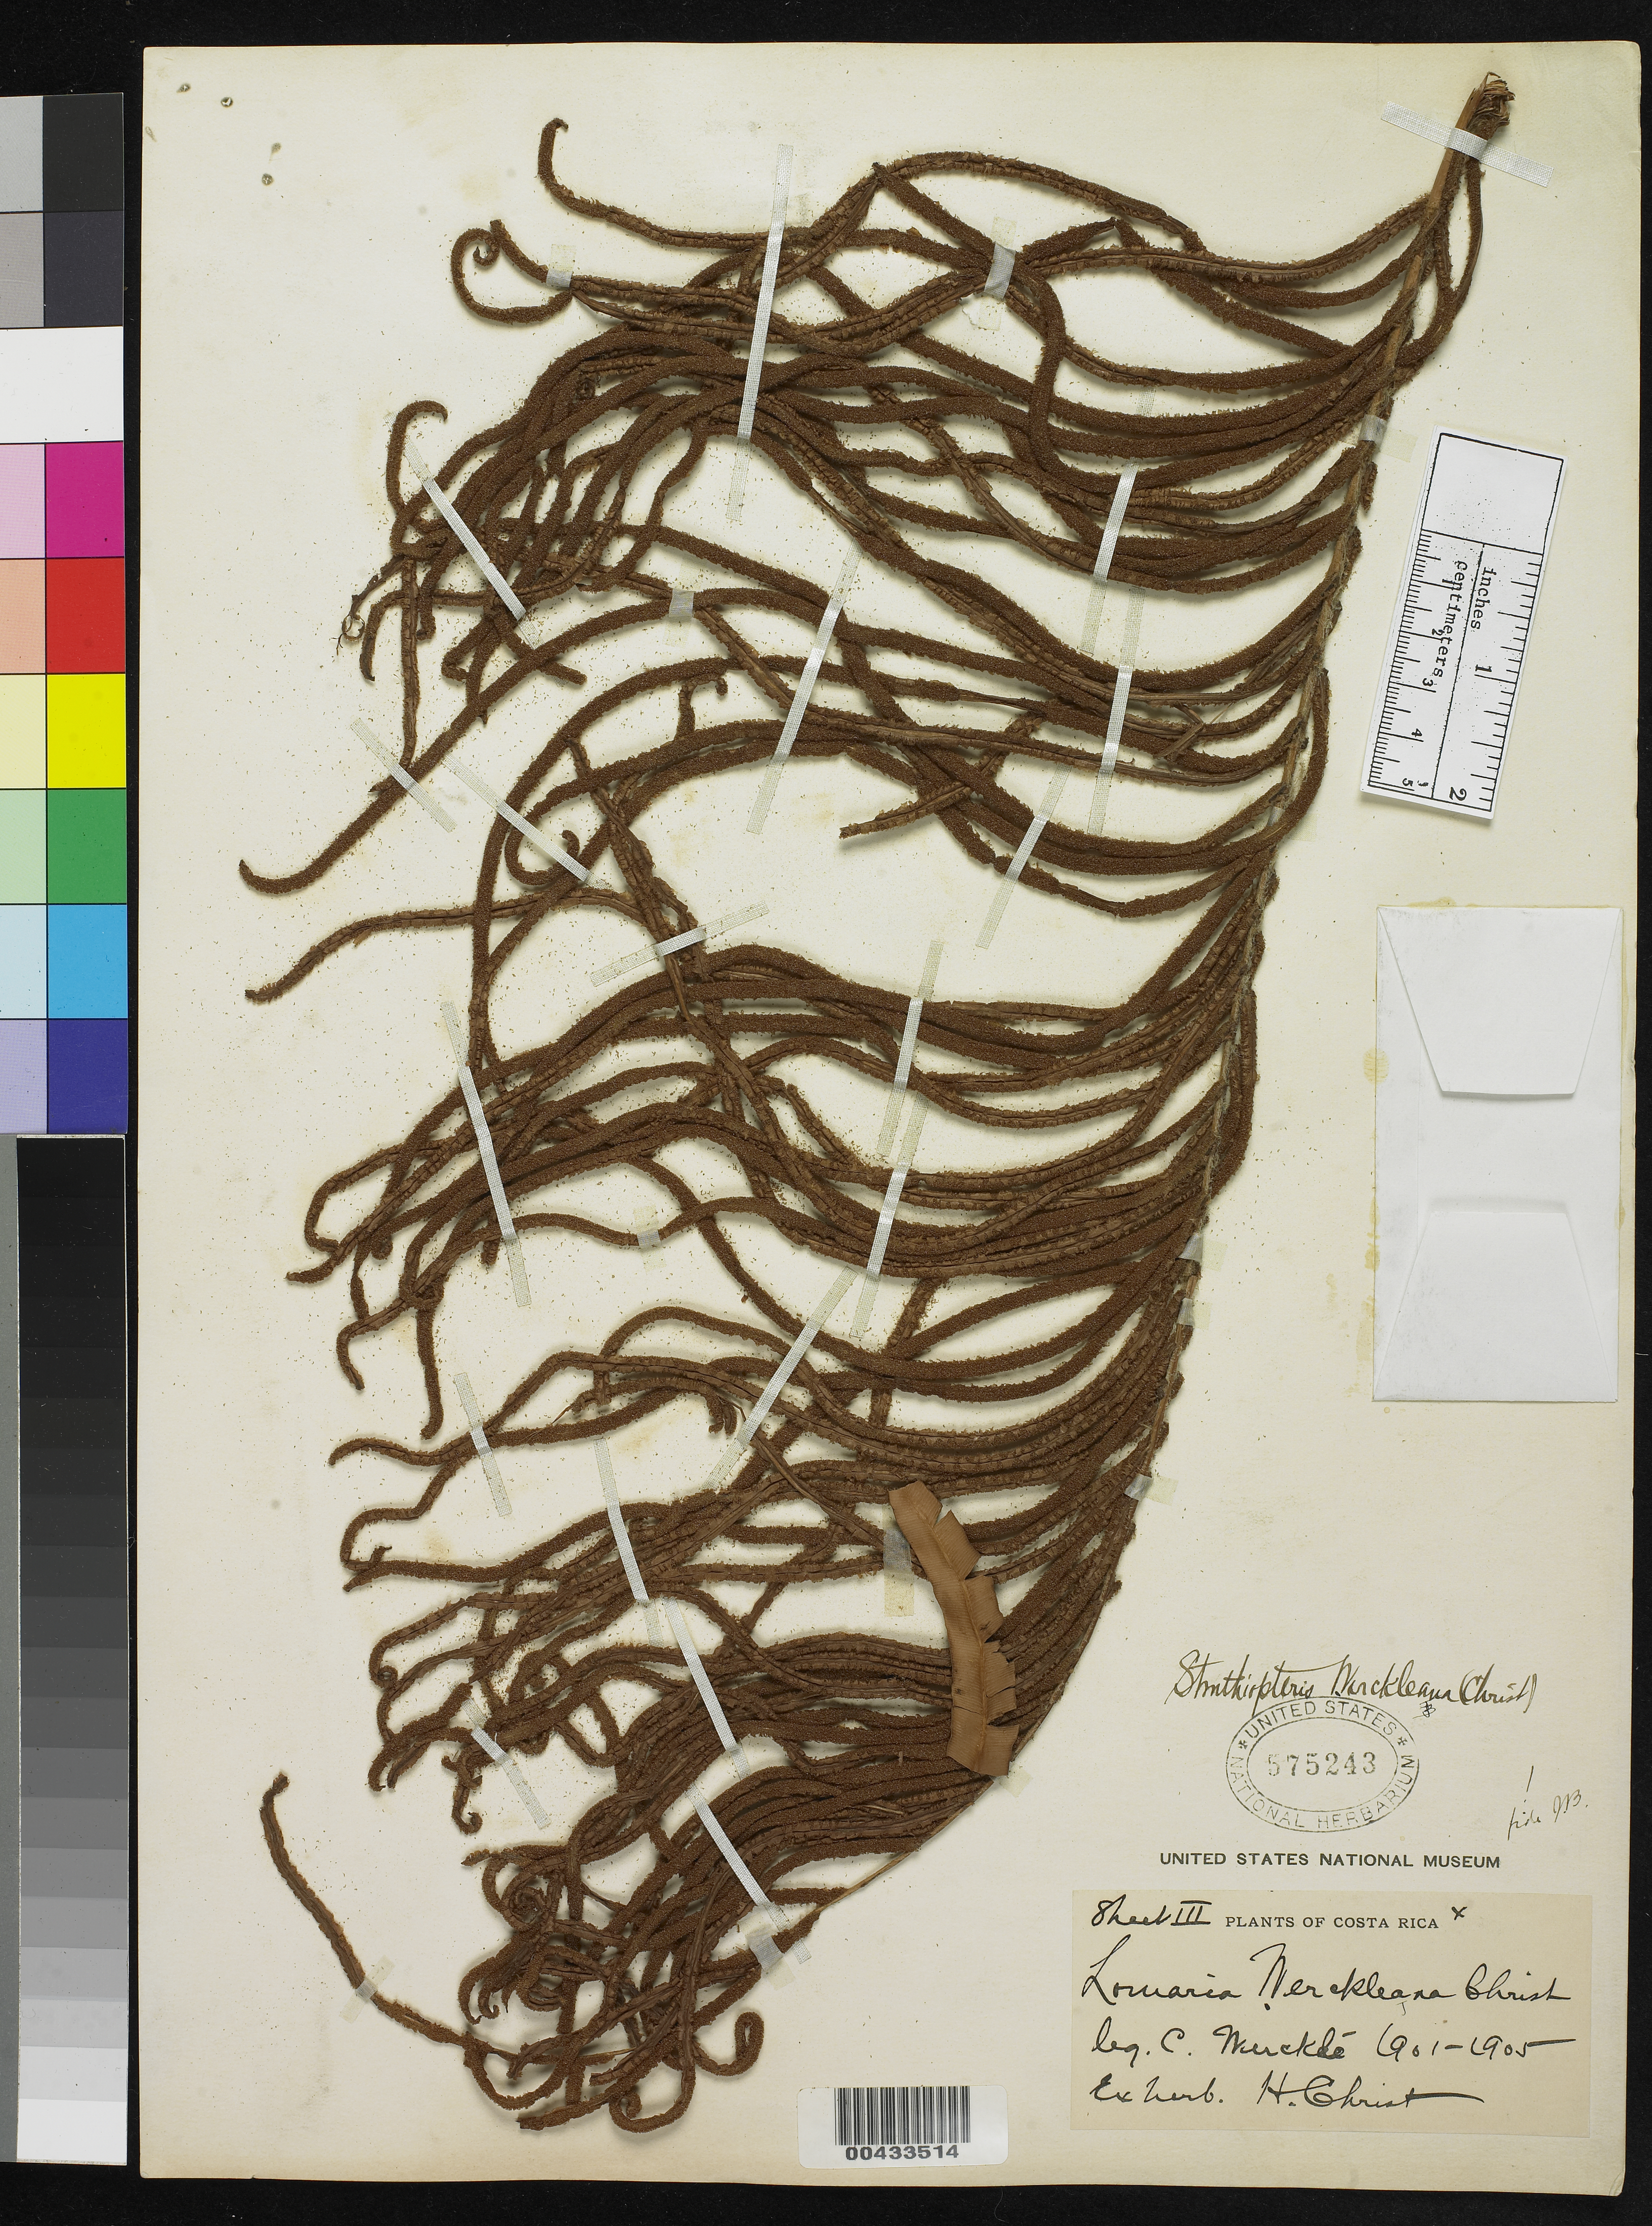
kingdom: Plantae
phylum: Tracheophyta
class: Polypodiopsida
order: Polypodiales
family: Blechnaceae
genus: Lomaria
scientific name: Lomaria werckleana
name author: Christ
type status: Type Collection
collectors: C. C Wercklé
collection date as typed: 1901 to -- --- 1905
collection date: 1901/1905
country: Costa Rica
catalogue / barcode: US 575243